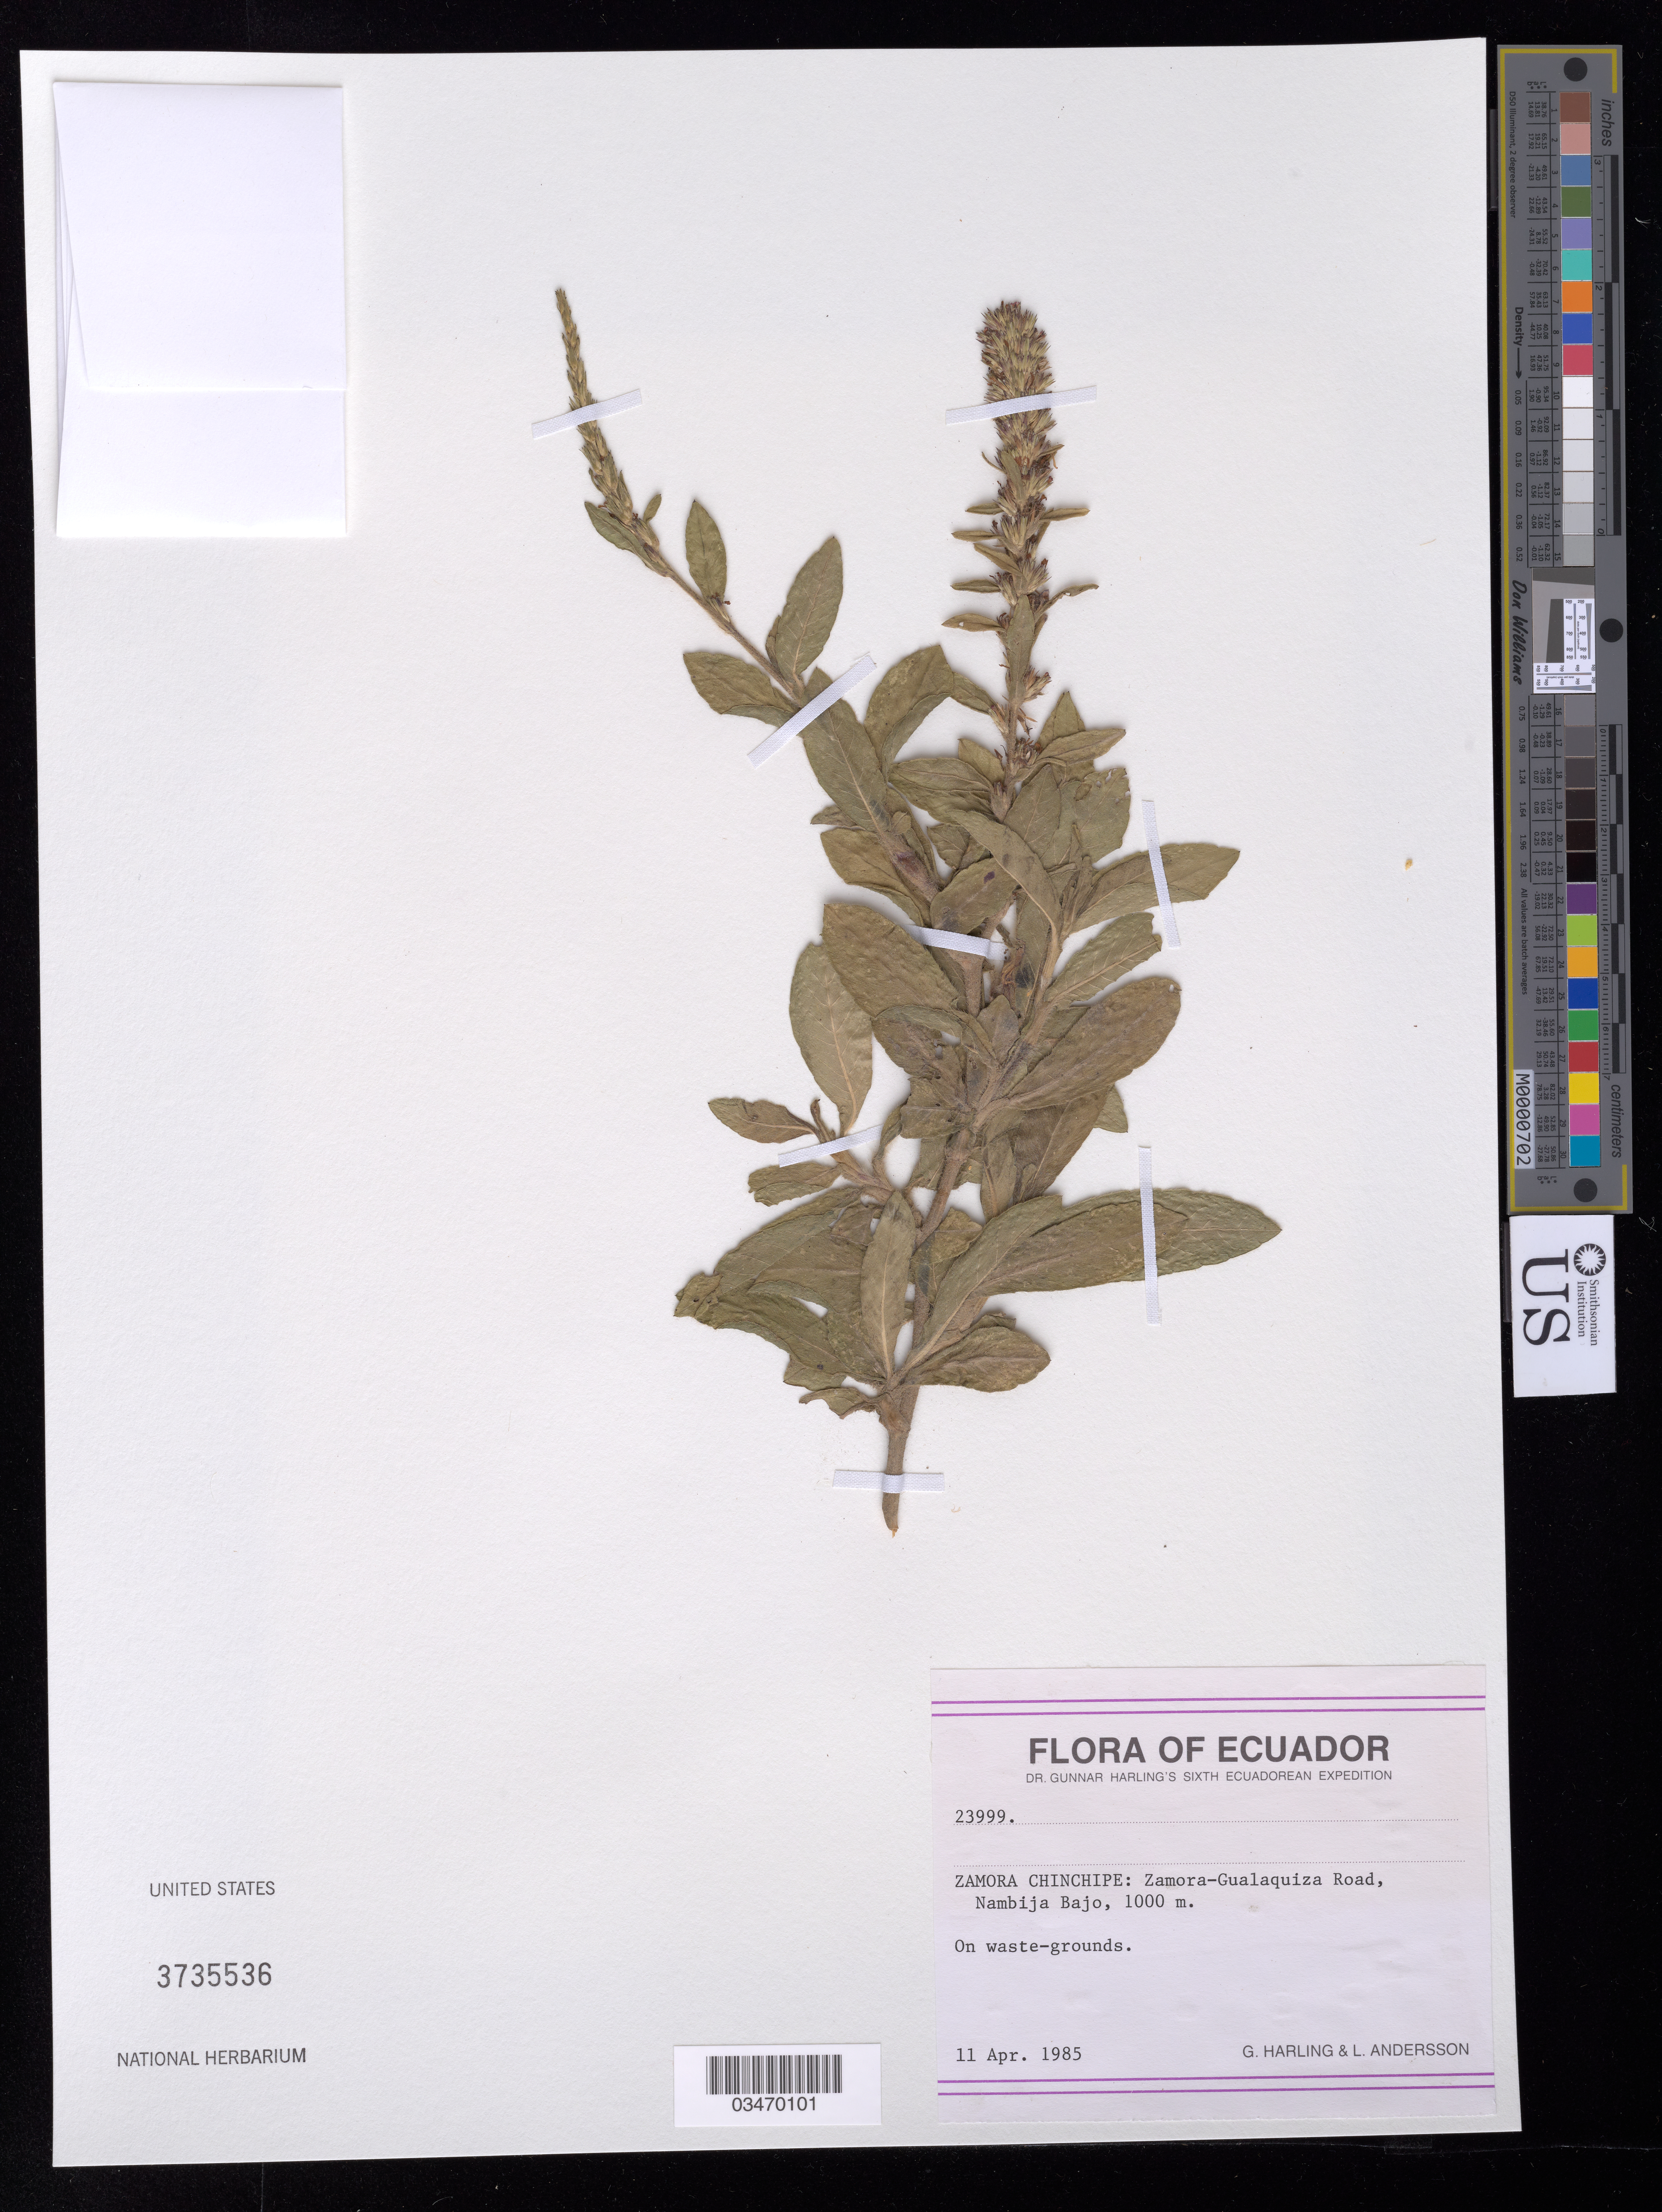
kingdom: Plantae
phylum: Tracheophyta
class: Magnoliopsida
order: Asterales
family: Asteraceae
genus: Pseudelephantopus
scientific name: Pseudelephantopus spiralis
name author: (Less.) Cronquist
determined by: Strong, Mark T., (BOT), Smithsonian Institution - National Museum of Natural History (UNITED STATES)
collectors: G. Harling & L. Andersson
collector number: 23999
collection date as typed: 11 Apr 1985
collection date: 1985-04-11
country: Ecuador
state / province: Zamora-Chinchipe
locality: Zamora-Gualaquiza Road, Nambija Bajo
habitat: On waste grounds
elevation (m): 1000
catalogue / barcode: US 3735536